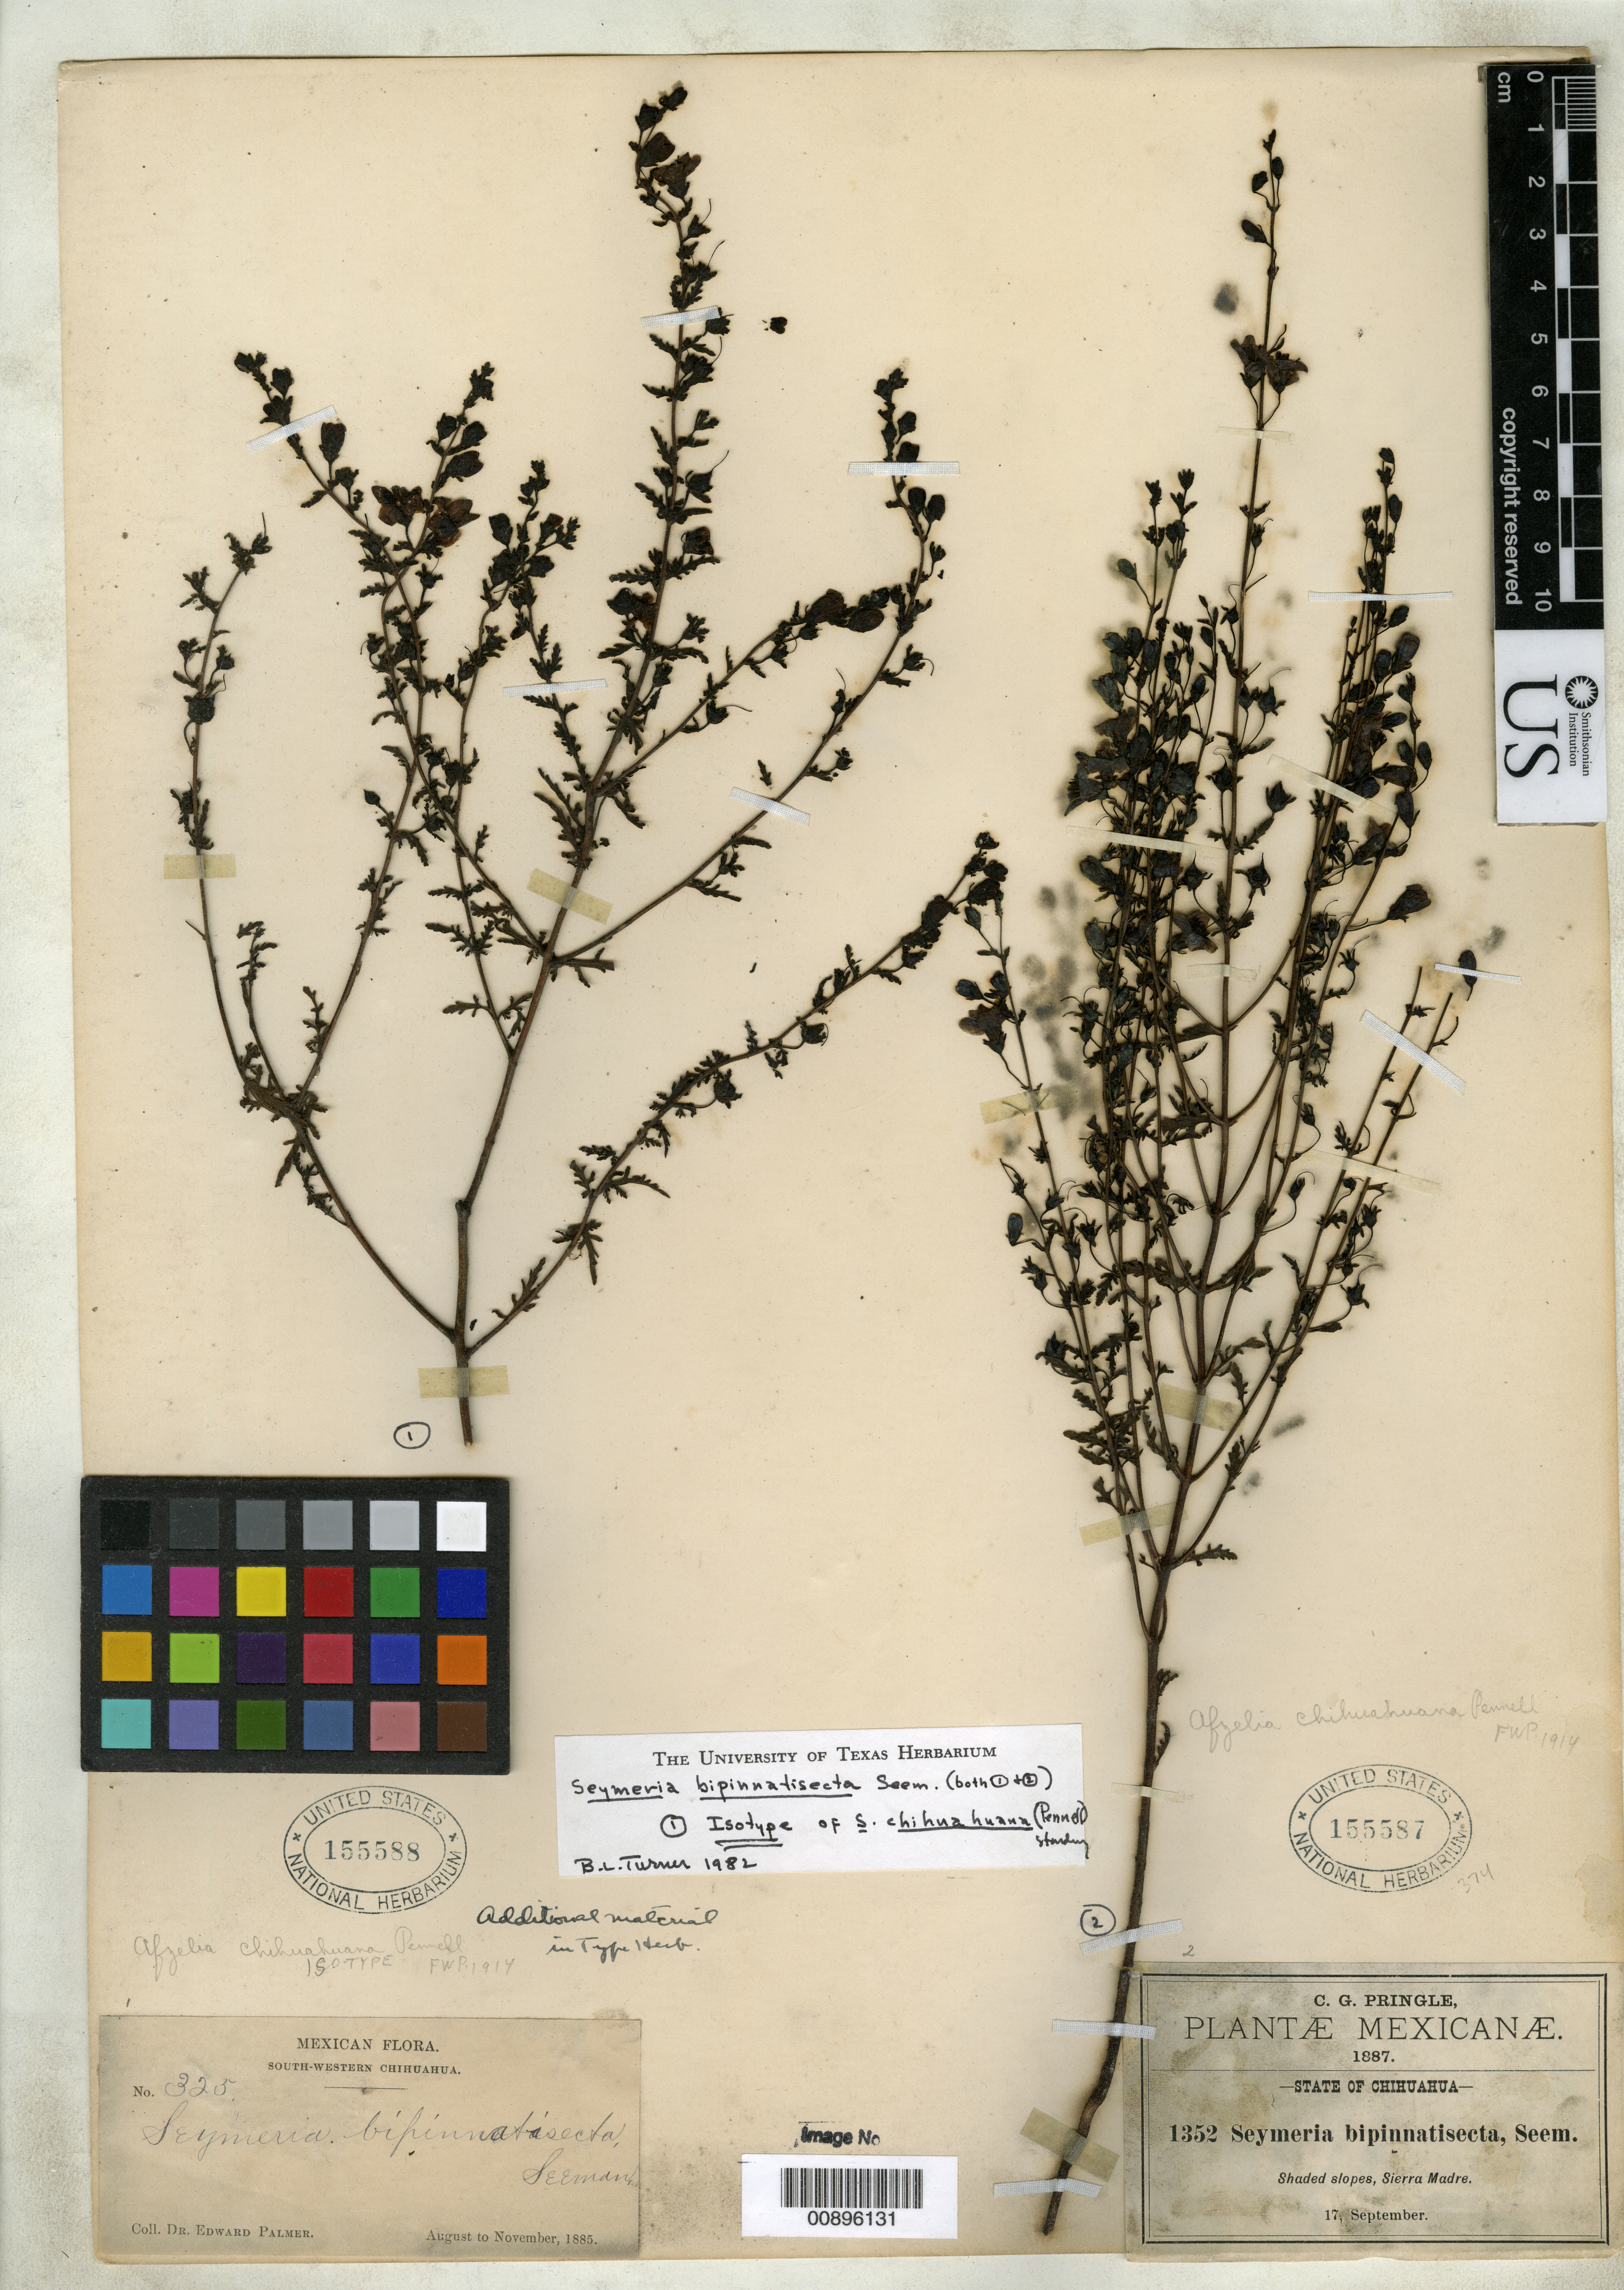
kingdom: Plantae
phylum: Tracheophyta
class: Magnoliopsida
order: Lamiales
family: Orobanchaceae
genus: Afzelia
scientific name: Afzelia chihuahuana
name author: Pennell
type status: Isotype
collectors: E. Palmer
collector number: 325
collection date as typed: Aug 1885 to Nov 1885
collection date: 1885-08/1885-11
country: Mexico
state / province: Chihuahua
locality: South-western Chihuahua.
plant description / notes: Mounted on same sheet with non-type material (Pringle 1352, USNH 15587, same species).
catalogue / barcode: US 155587